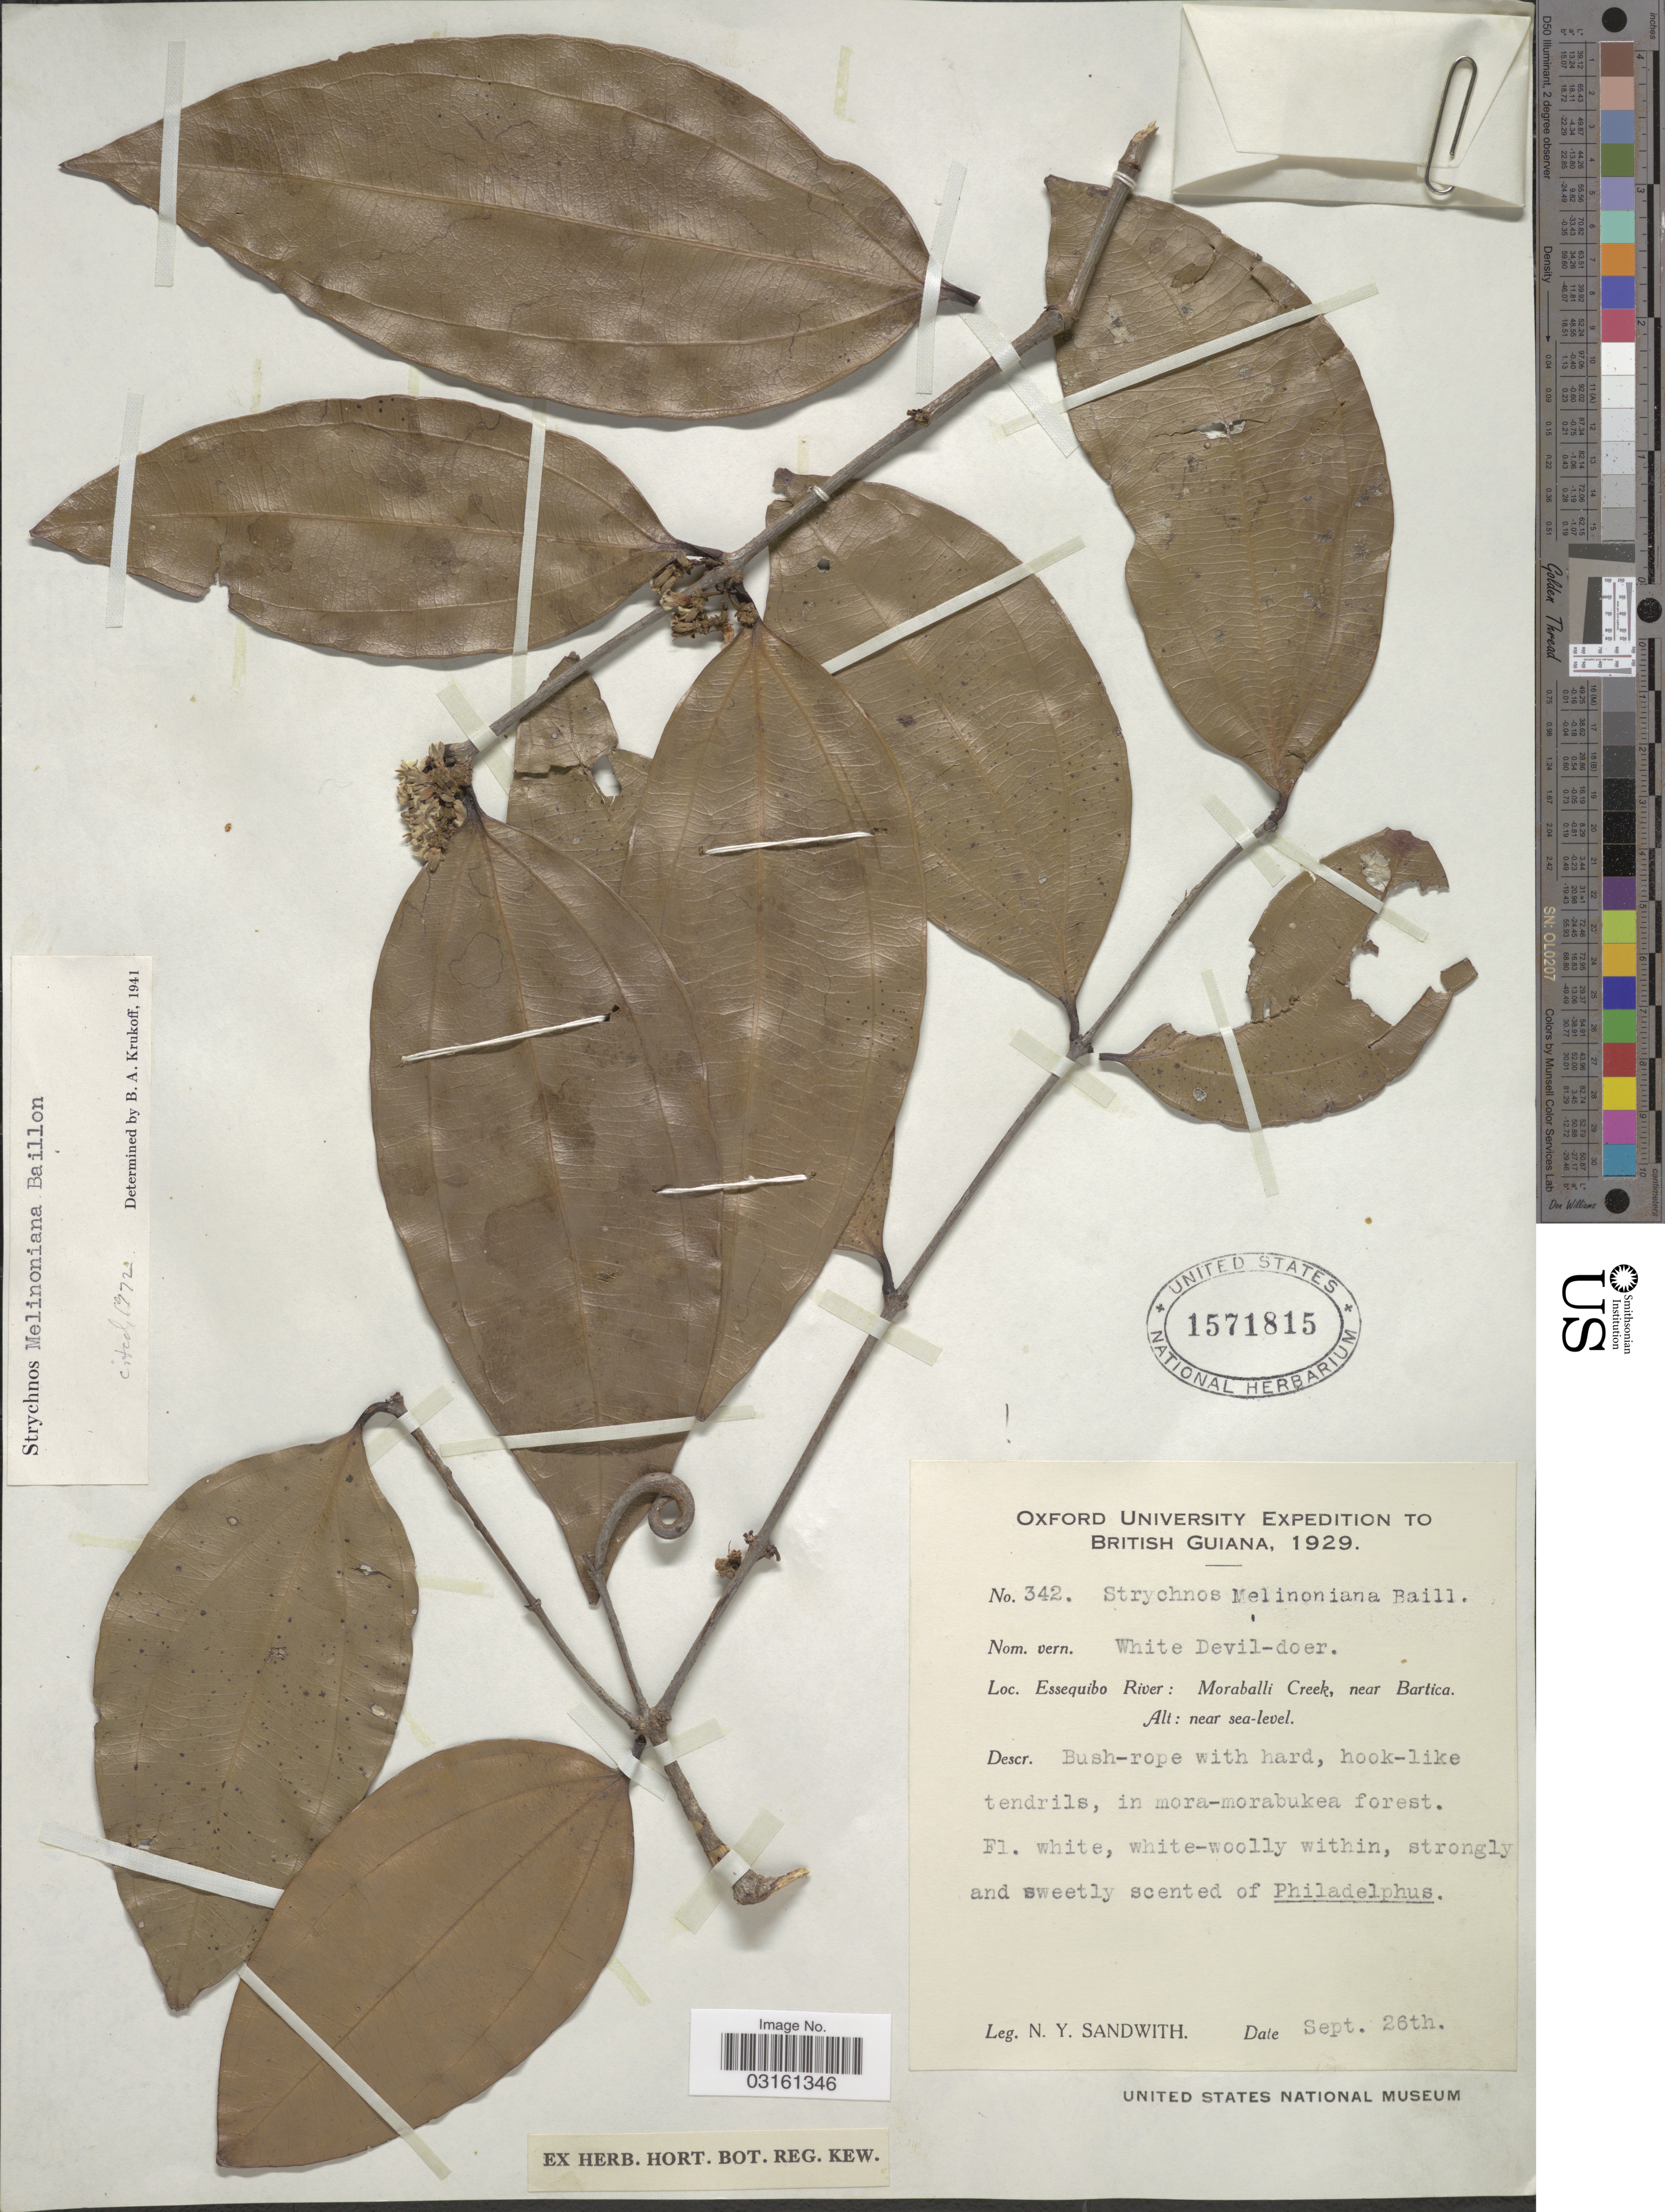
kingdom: Plantae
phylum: Tracheophyta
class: Magnoliopsida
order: Gentianales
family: Loganiaceae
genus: Strychnos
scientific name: Strychnos melinoniana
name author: Baill.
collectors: N. Y. Sandwith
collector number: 342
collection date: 1929-09-26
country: Guyana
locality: British Guiana, Essequibo River: Moraballi Creek, near Bartica, British Guiana.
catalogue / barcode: US 1571815